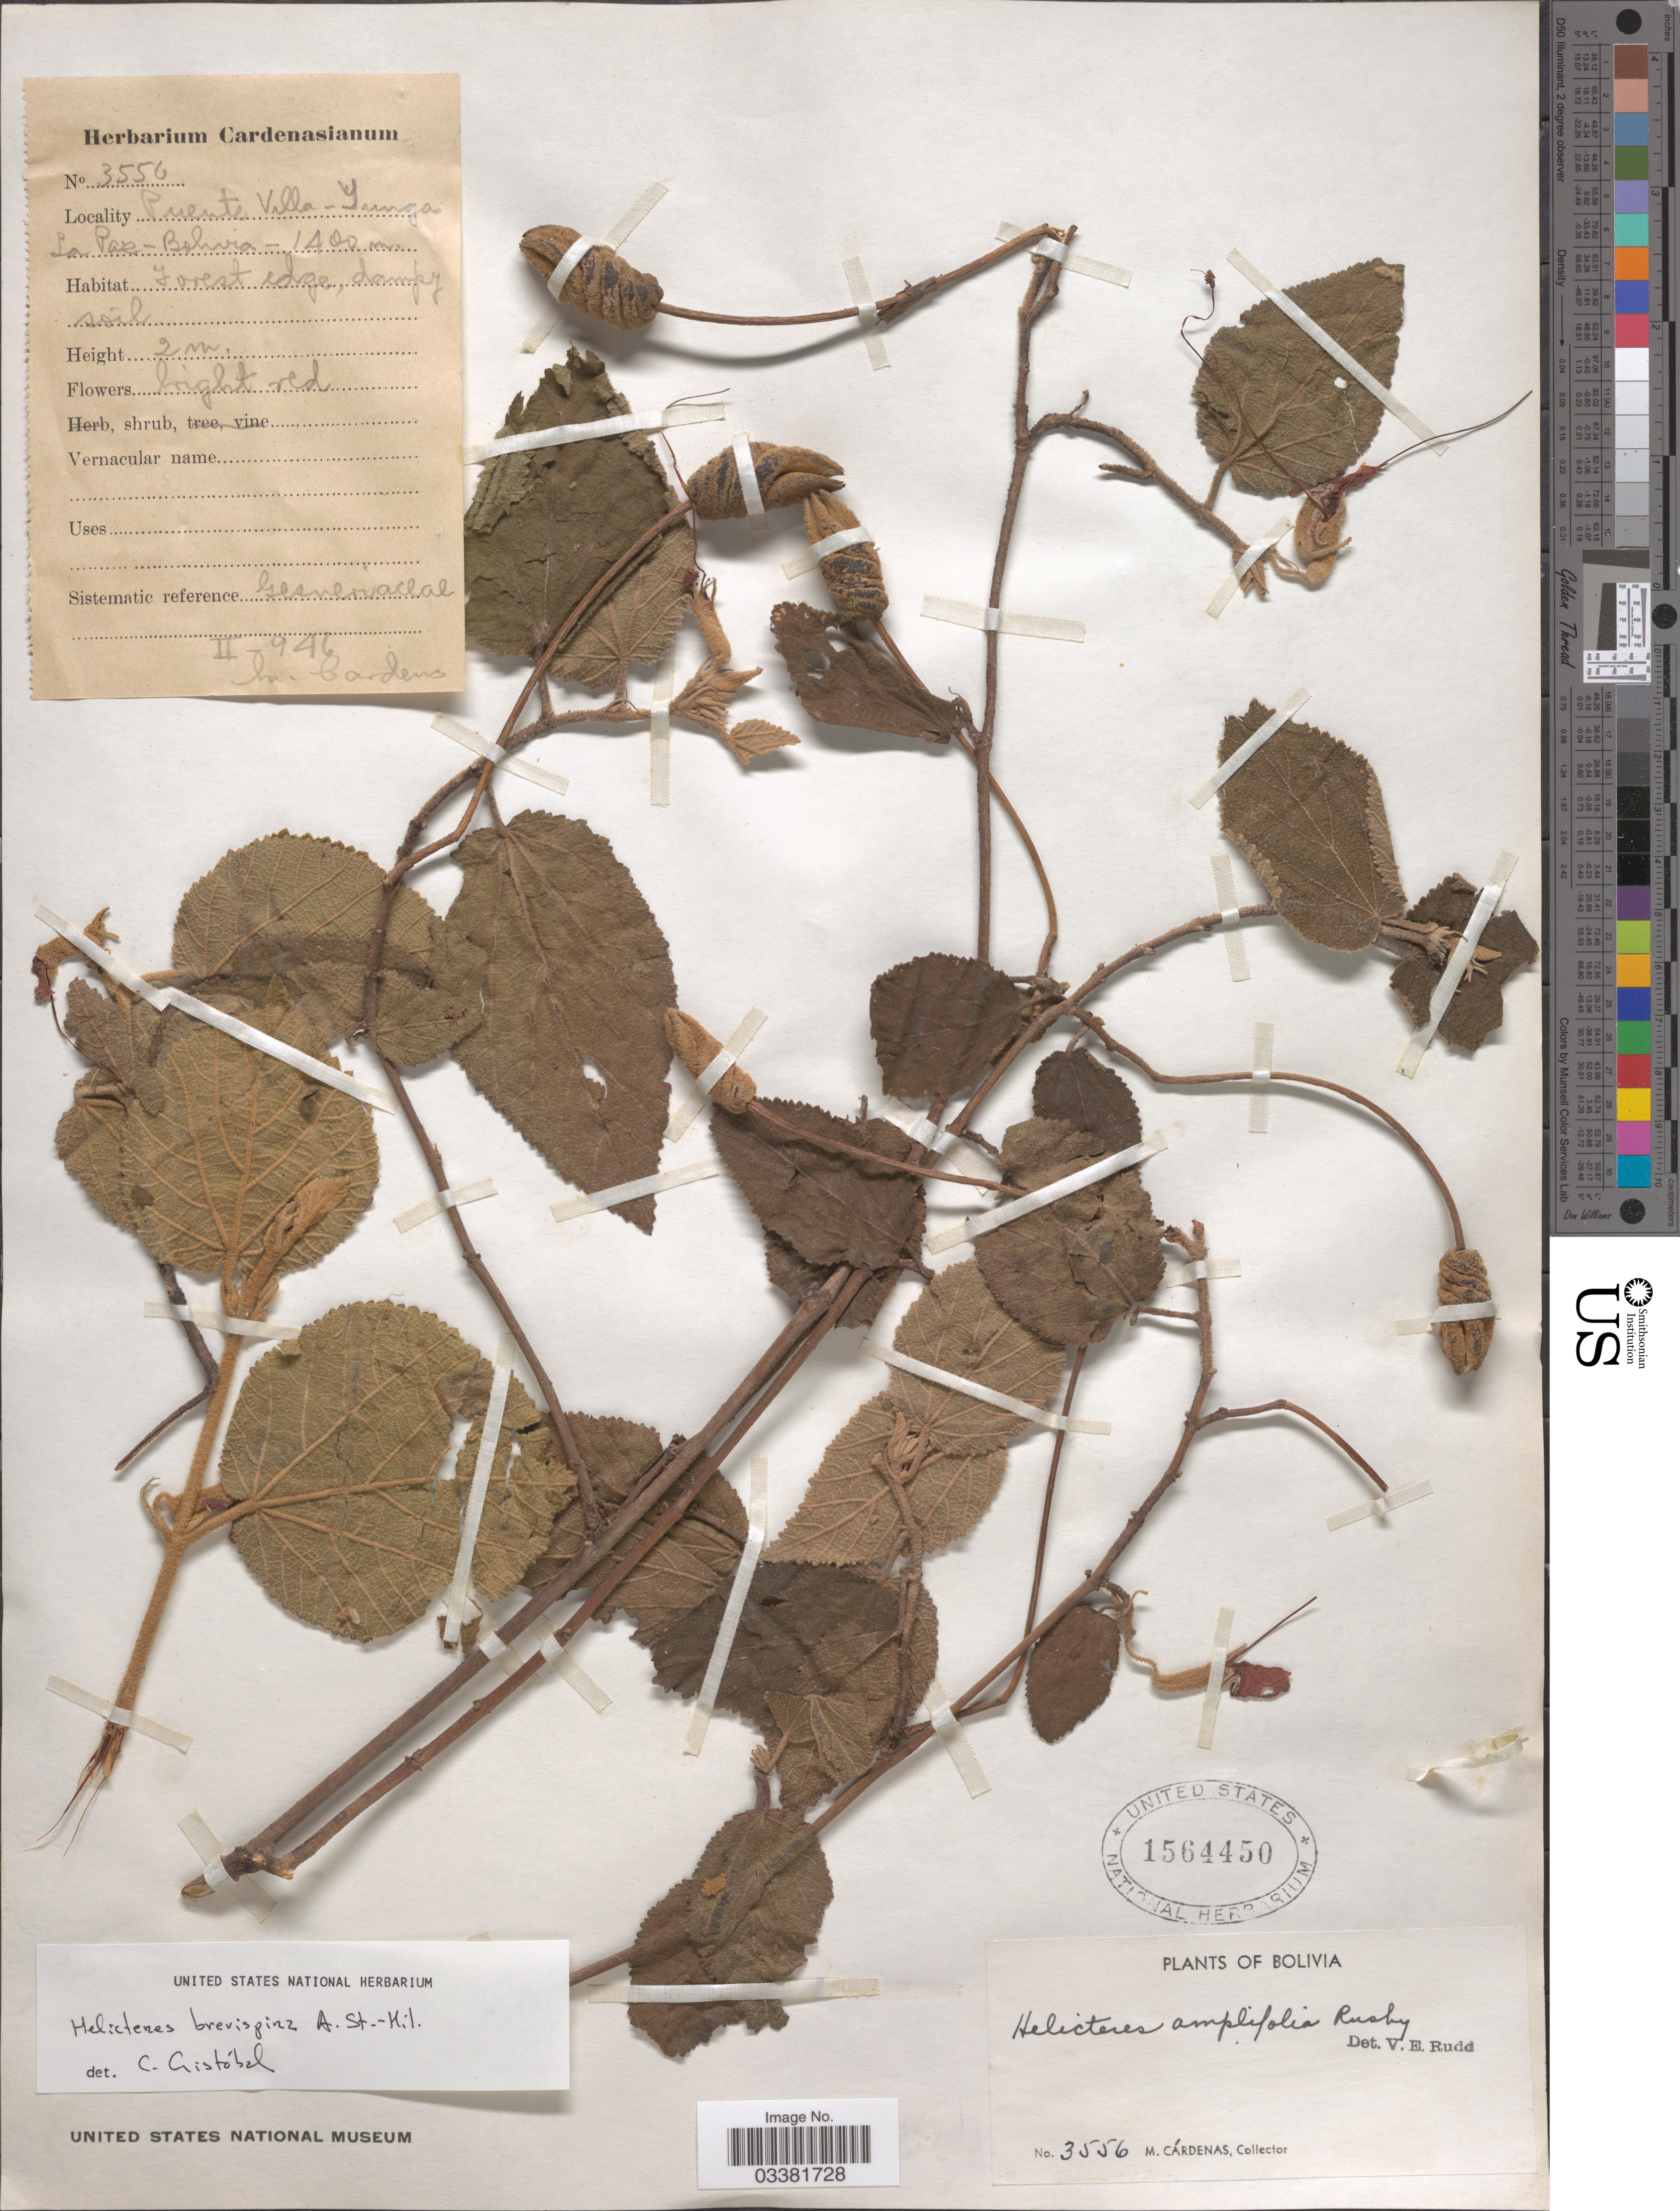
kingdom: Plantae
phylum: Tracheophyta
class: Magnoliopsida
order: Malvales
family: Malvaceae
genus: Helicteres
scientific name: Helicteres brevispira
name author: A. St.-Hil.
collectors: M. Cárdenas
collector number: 3556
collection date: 1946-02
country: Bolivia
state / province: La Paz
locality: Puente Villa- Yunga La Paz.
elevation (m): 1400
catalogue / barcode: US 1564450